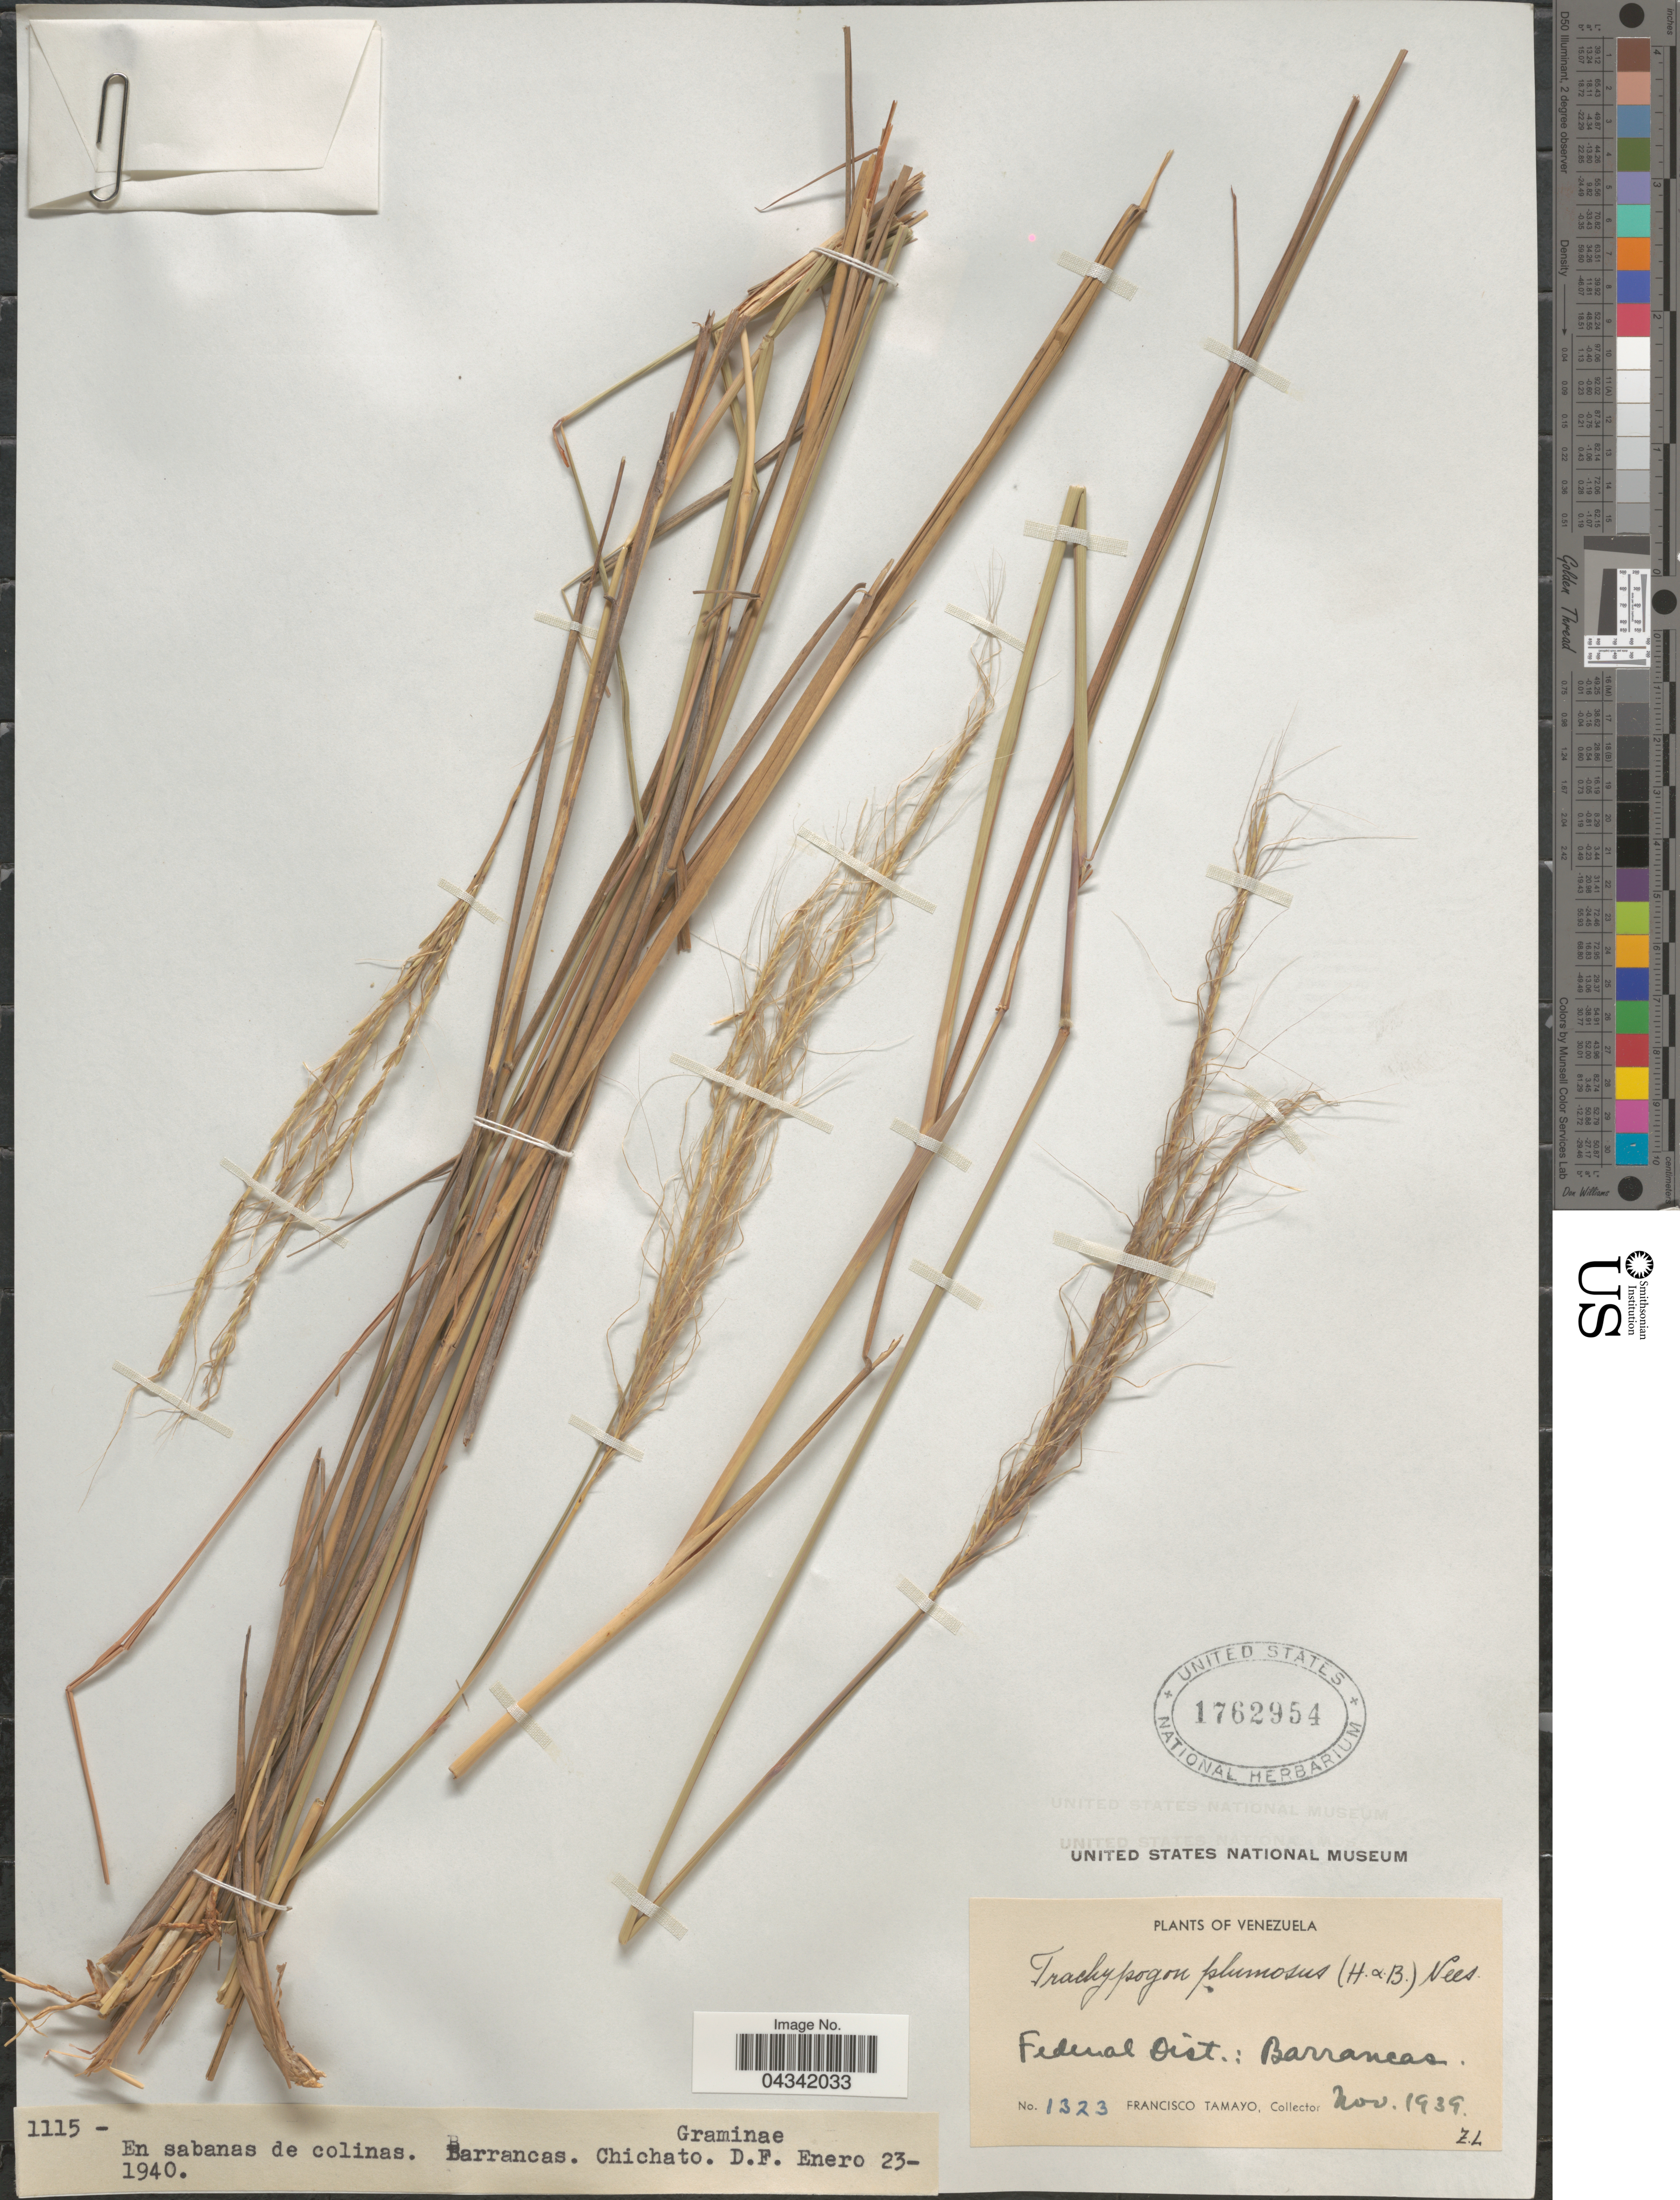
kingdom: Plantae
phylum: Tracheophyta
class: Liliopsida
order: Poales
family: Poaceae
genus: Trachypogon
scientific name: Trachypogon spicatus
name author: (L. f.) Kuntze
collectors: F. Tamayo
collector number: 1323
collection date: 1940-01-23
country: Venezuela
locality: En sabanas de colinas. Barrancas. Chichato. Federal Dist.: Barrancas.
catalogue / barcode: US 1762954